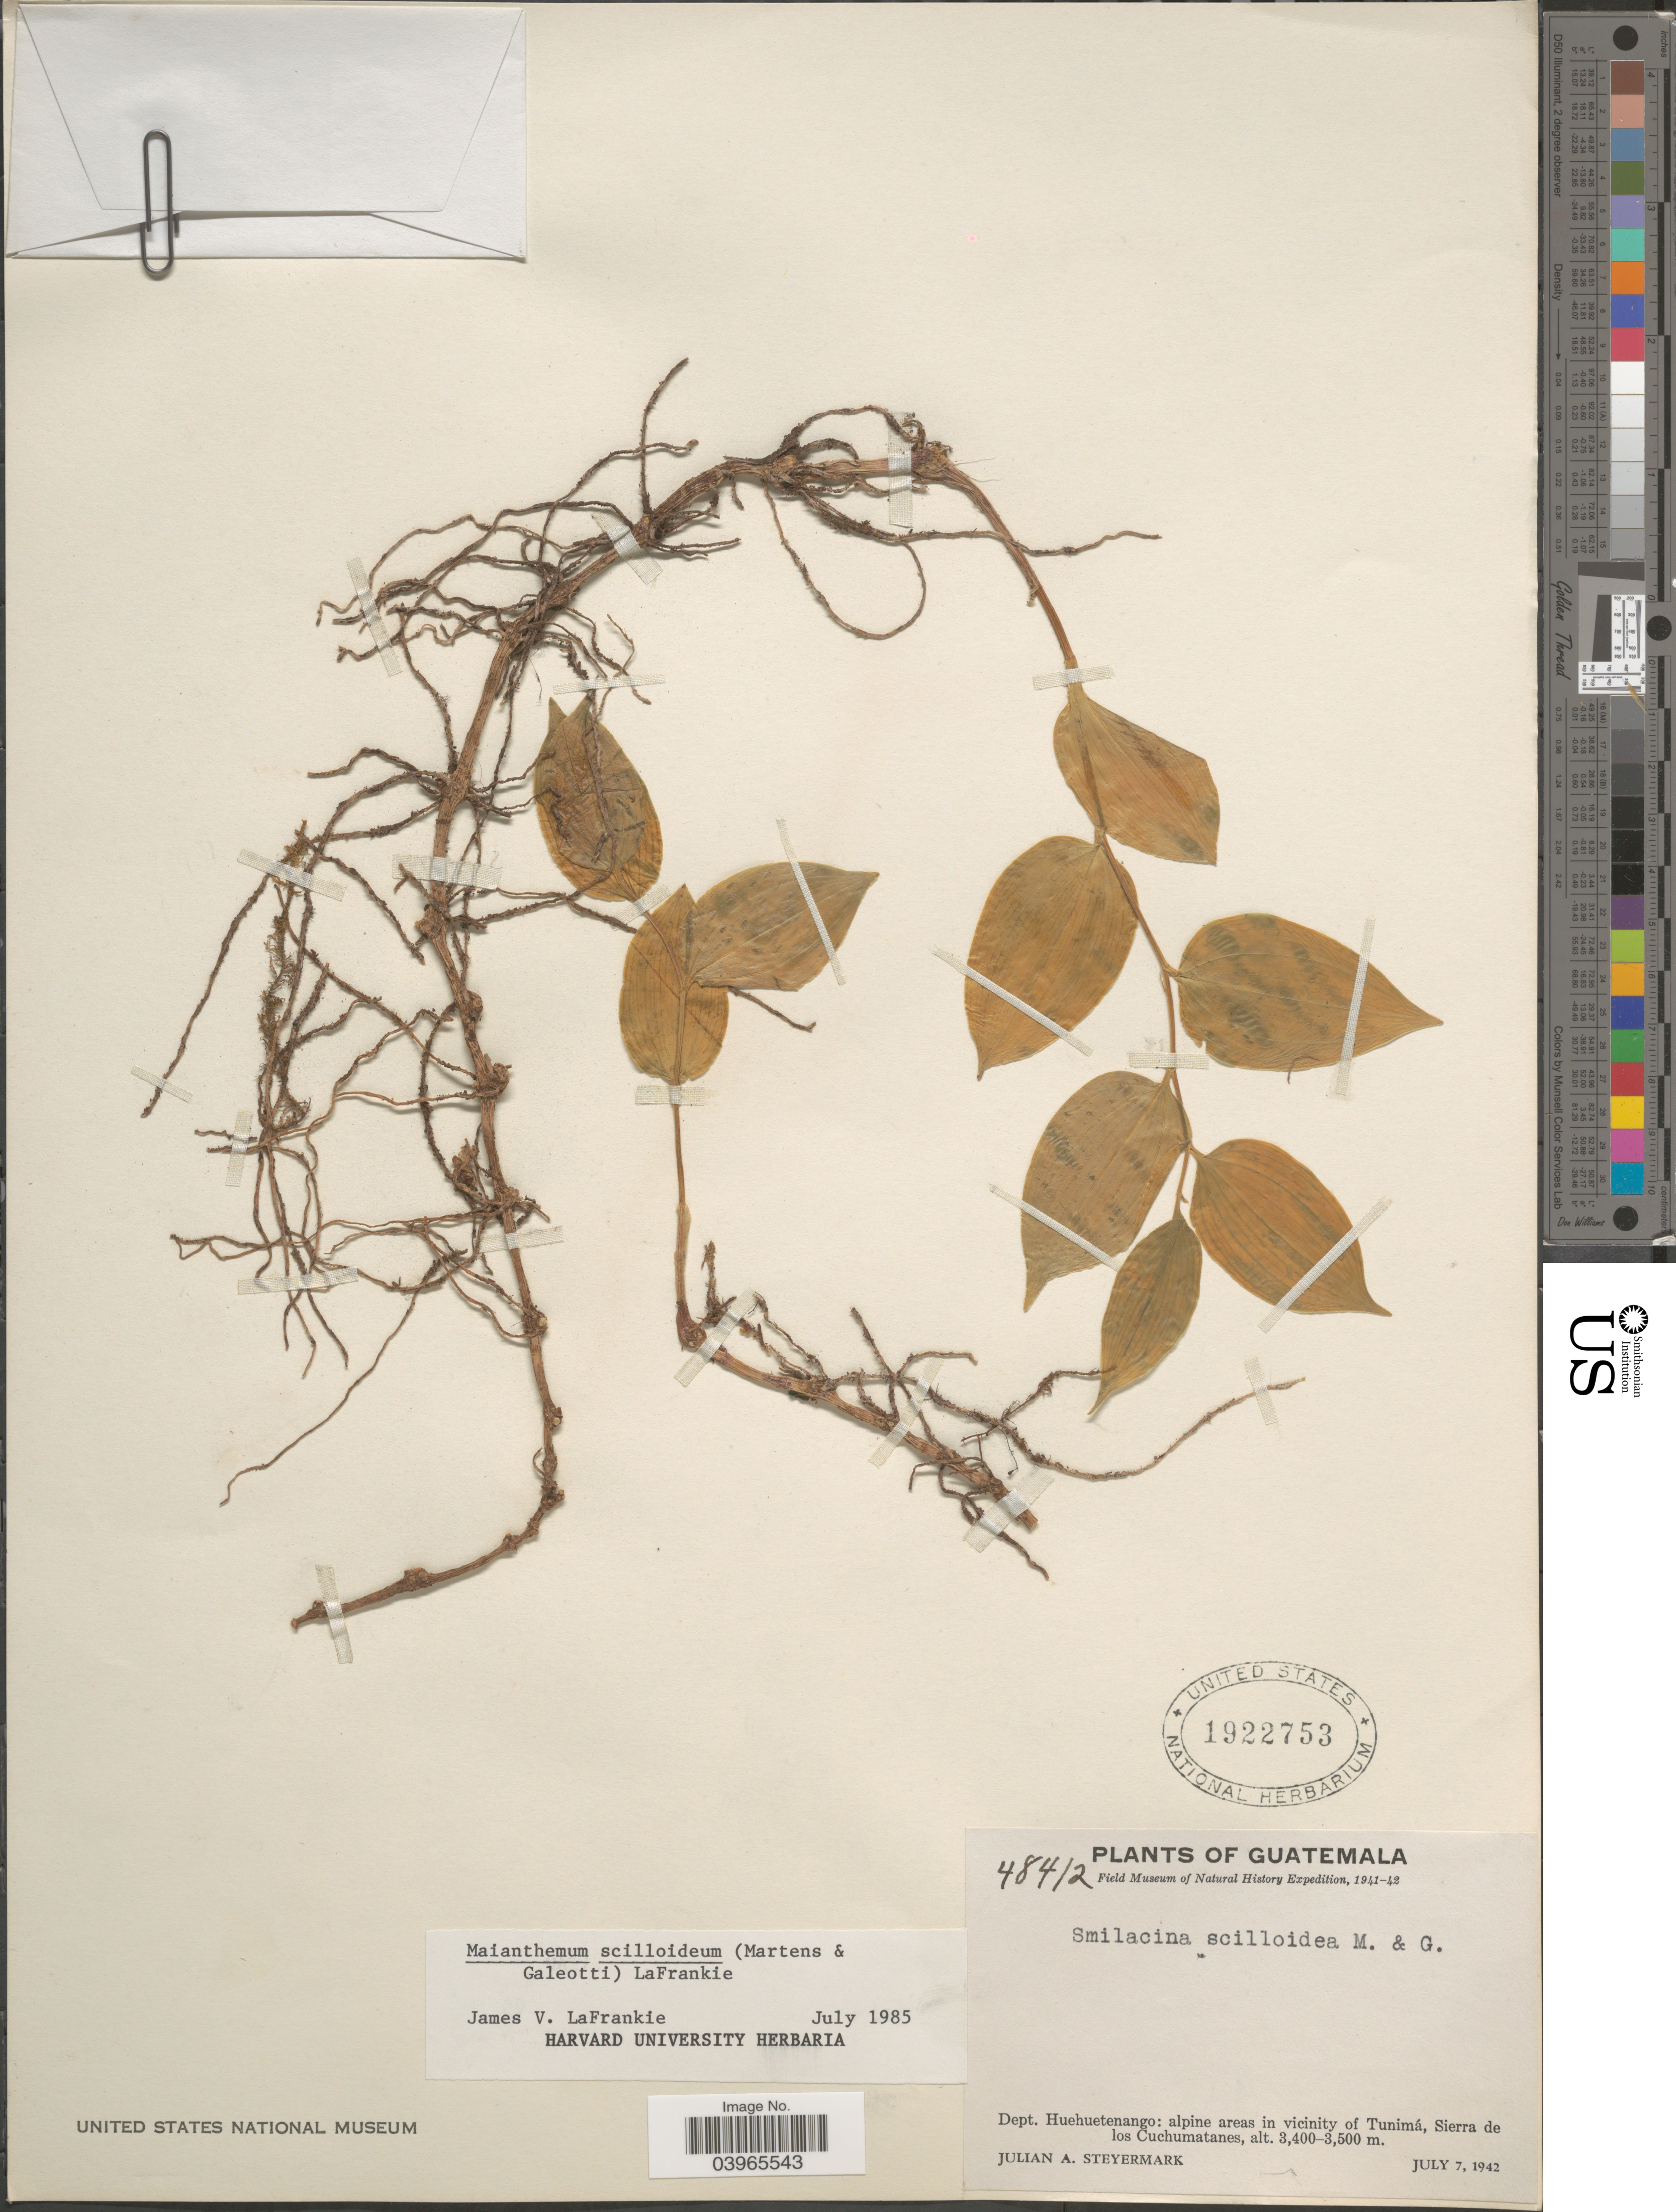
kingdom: Plantae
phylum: Tracheophyta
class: Liliopsida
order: Asparagales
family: Asparagaceae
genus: Maianthemum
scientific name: Maianthemum scilloideum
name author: (M. Martens & Galeotti) LaFrankie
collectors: J. Steyermark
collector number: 48412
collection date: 1942-07-07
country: Guatemala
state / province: Huehuetenango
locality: Dept. Huehuetenango: alpine areas in vicinity of Tunimá, Sierra de los Cuchumatanes.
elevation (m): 3400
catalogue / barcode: US 1922753